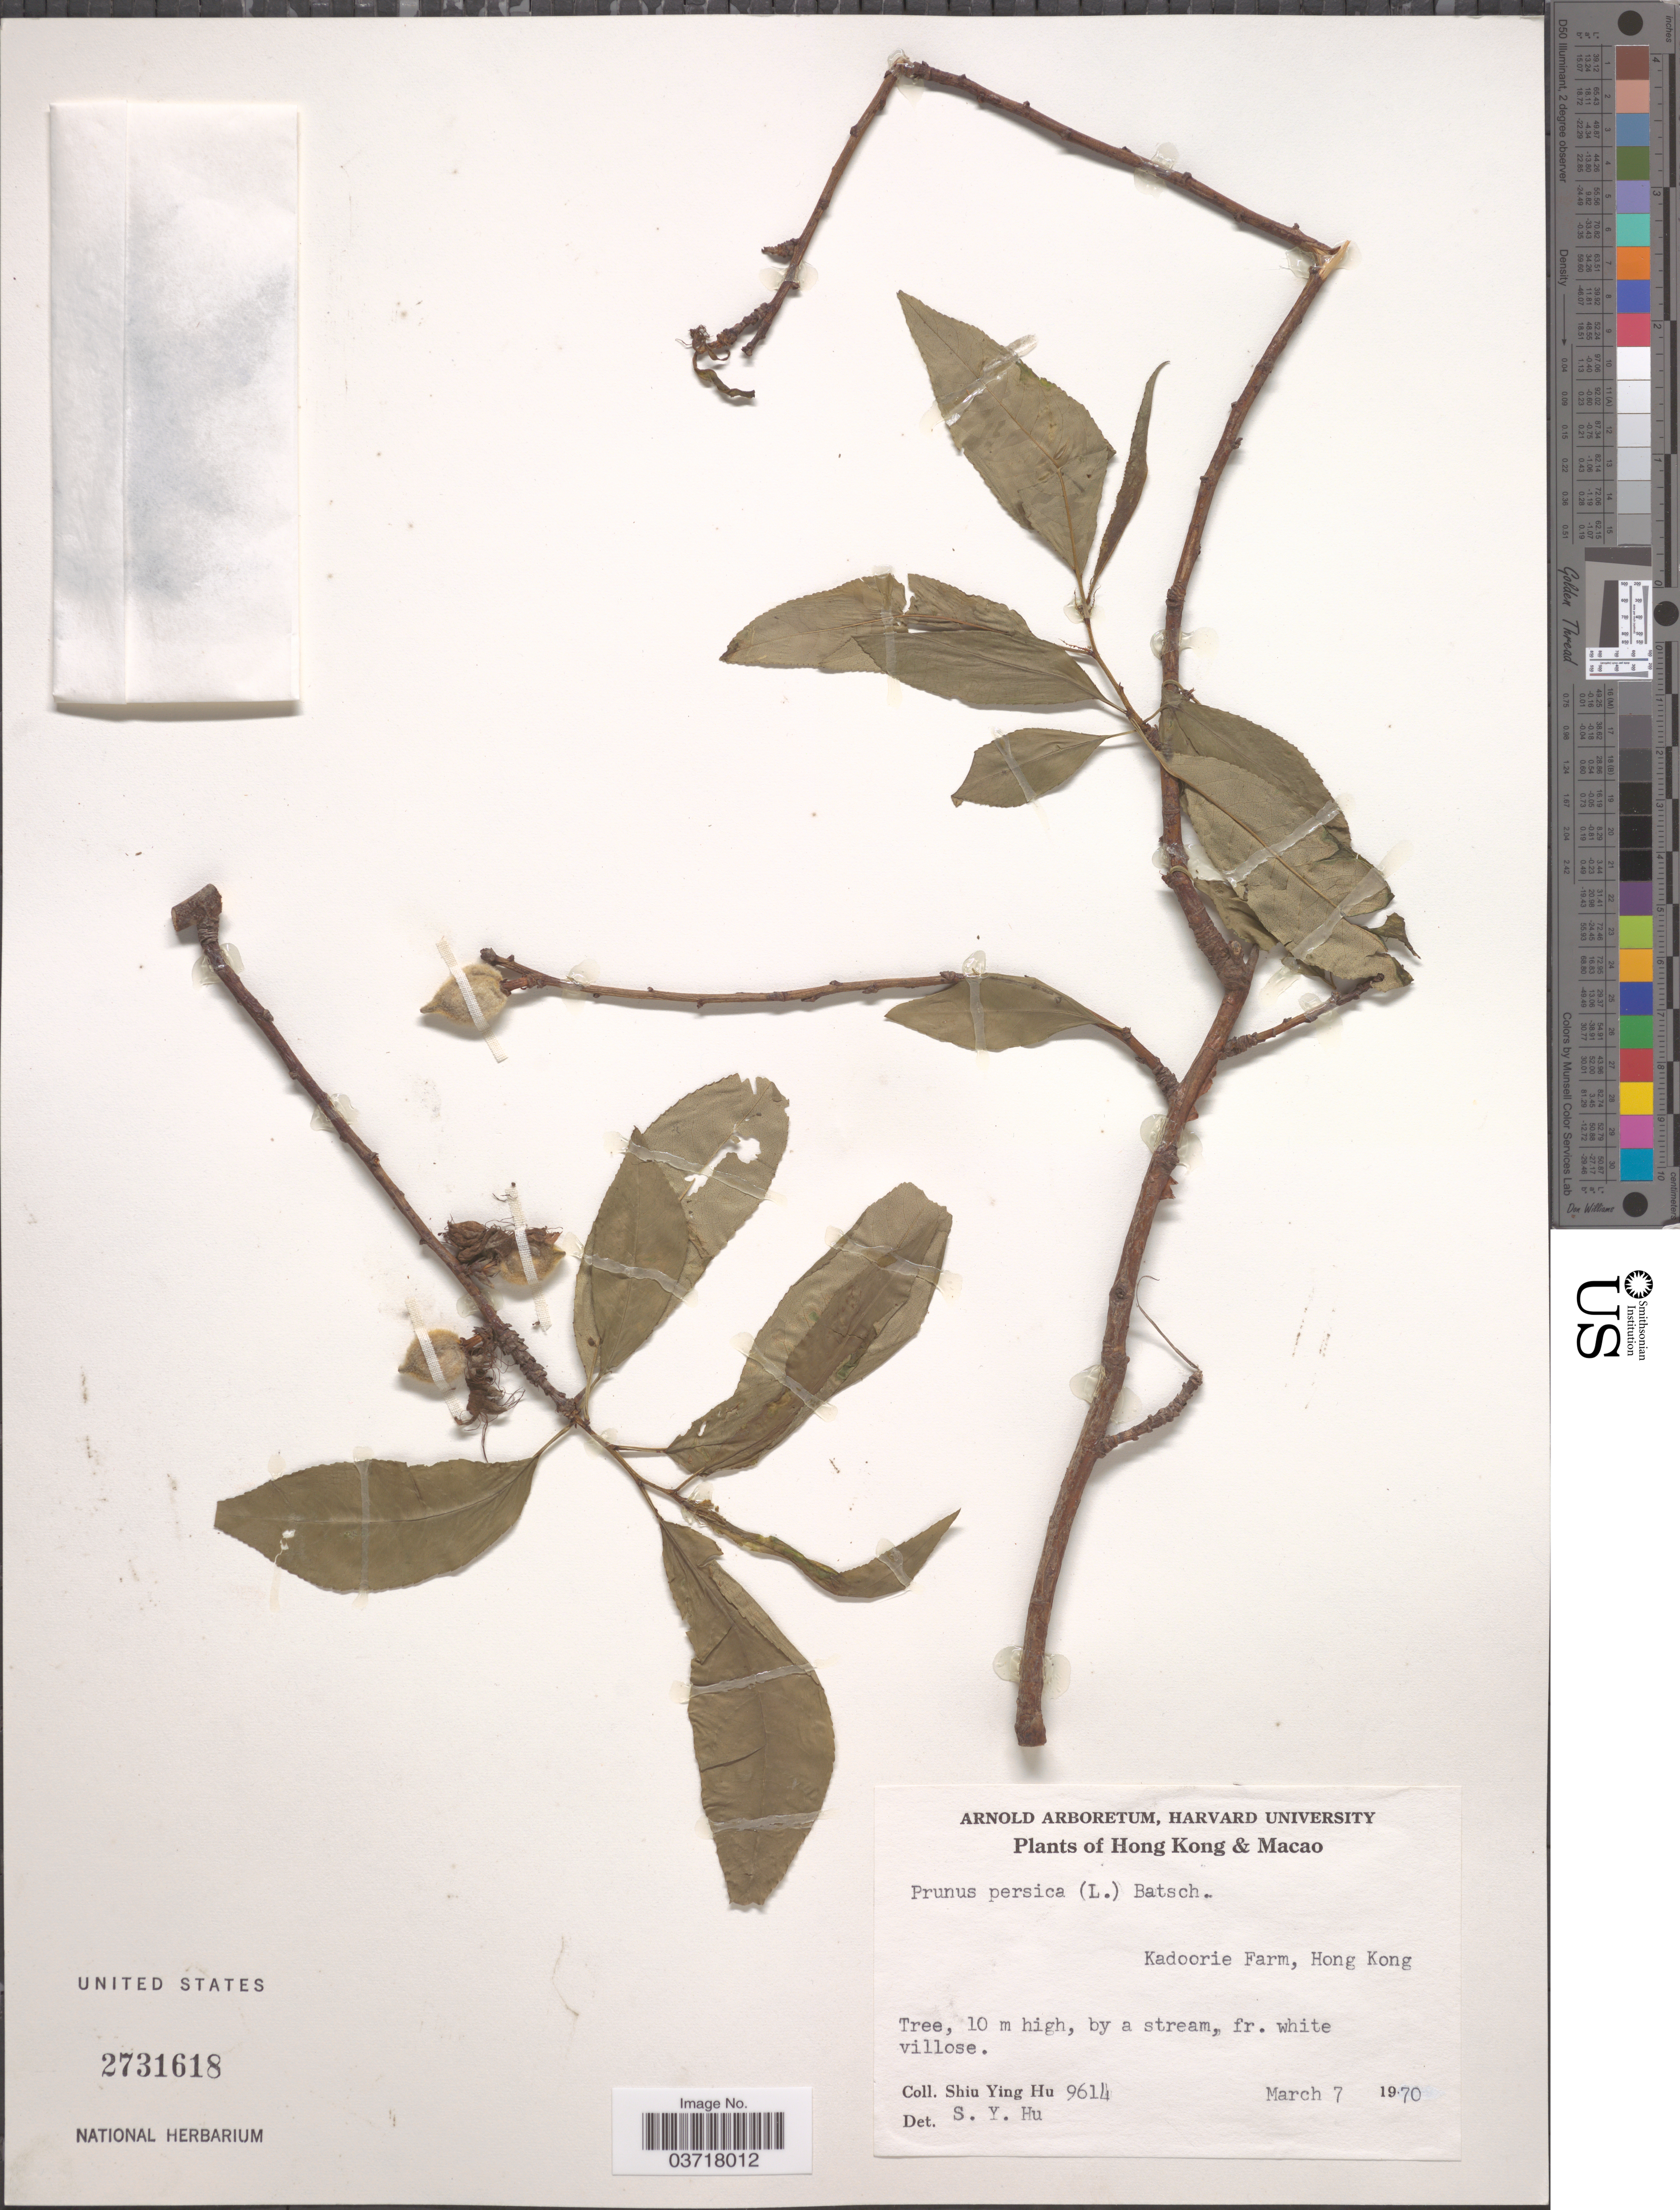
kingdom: Plantae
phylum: Tracheophyta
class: Magnoliopsida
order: Rosales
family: Rosaceae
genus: Prunus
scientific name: Prunus persica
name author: (L.) Batsch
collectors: S. Y. Hu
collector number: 9614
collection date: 1970-03-07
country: China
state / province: Hong Kong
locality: Hong Kong & Macao. Kadoorie Farm.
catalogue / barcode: US 2731618